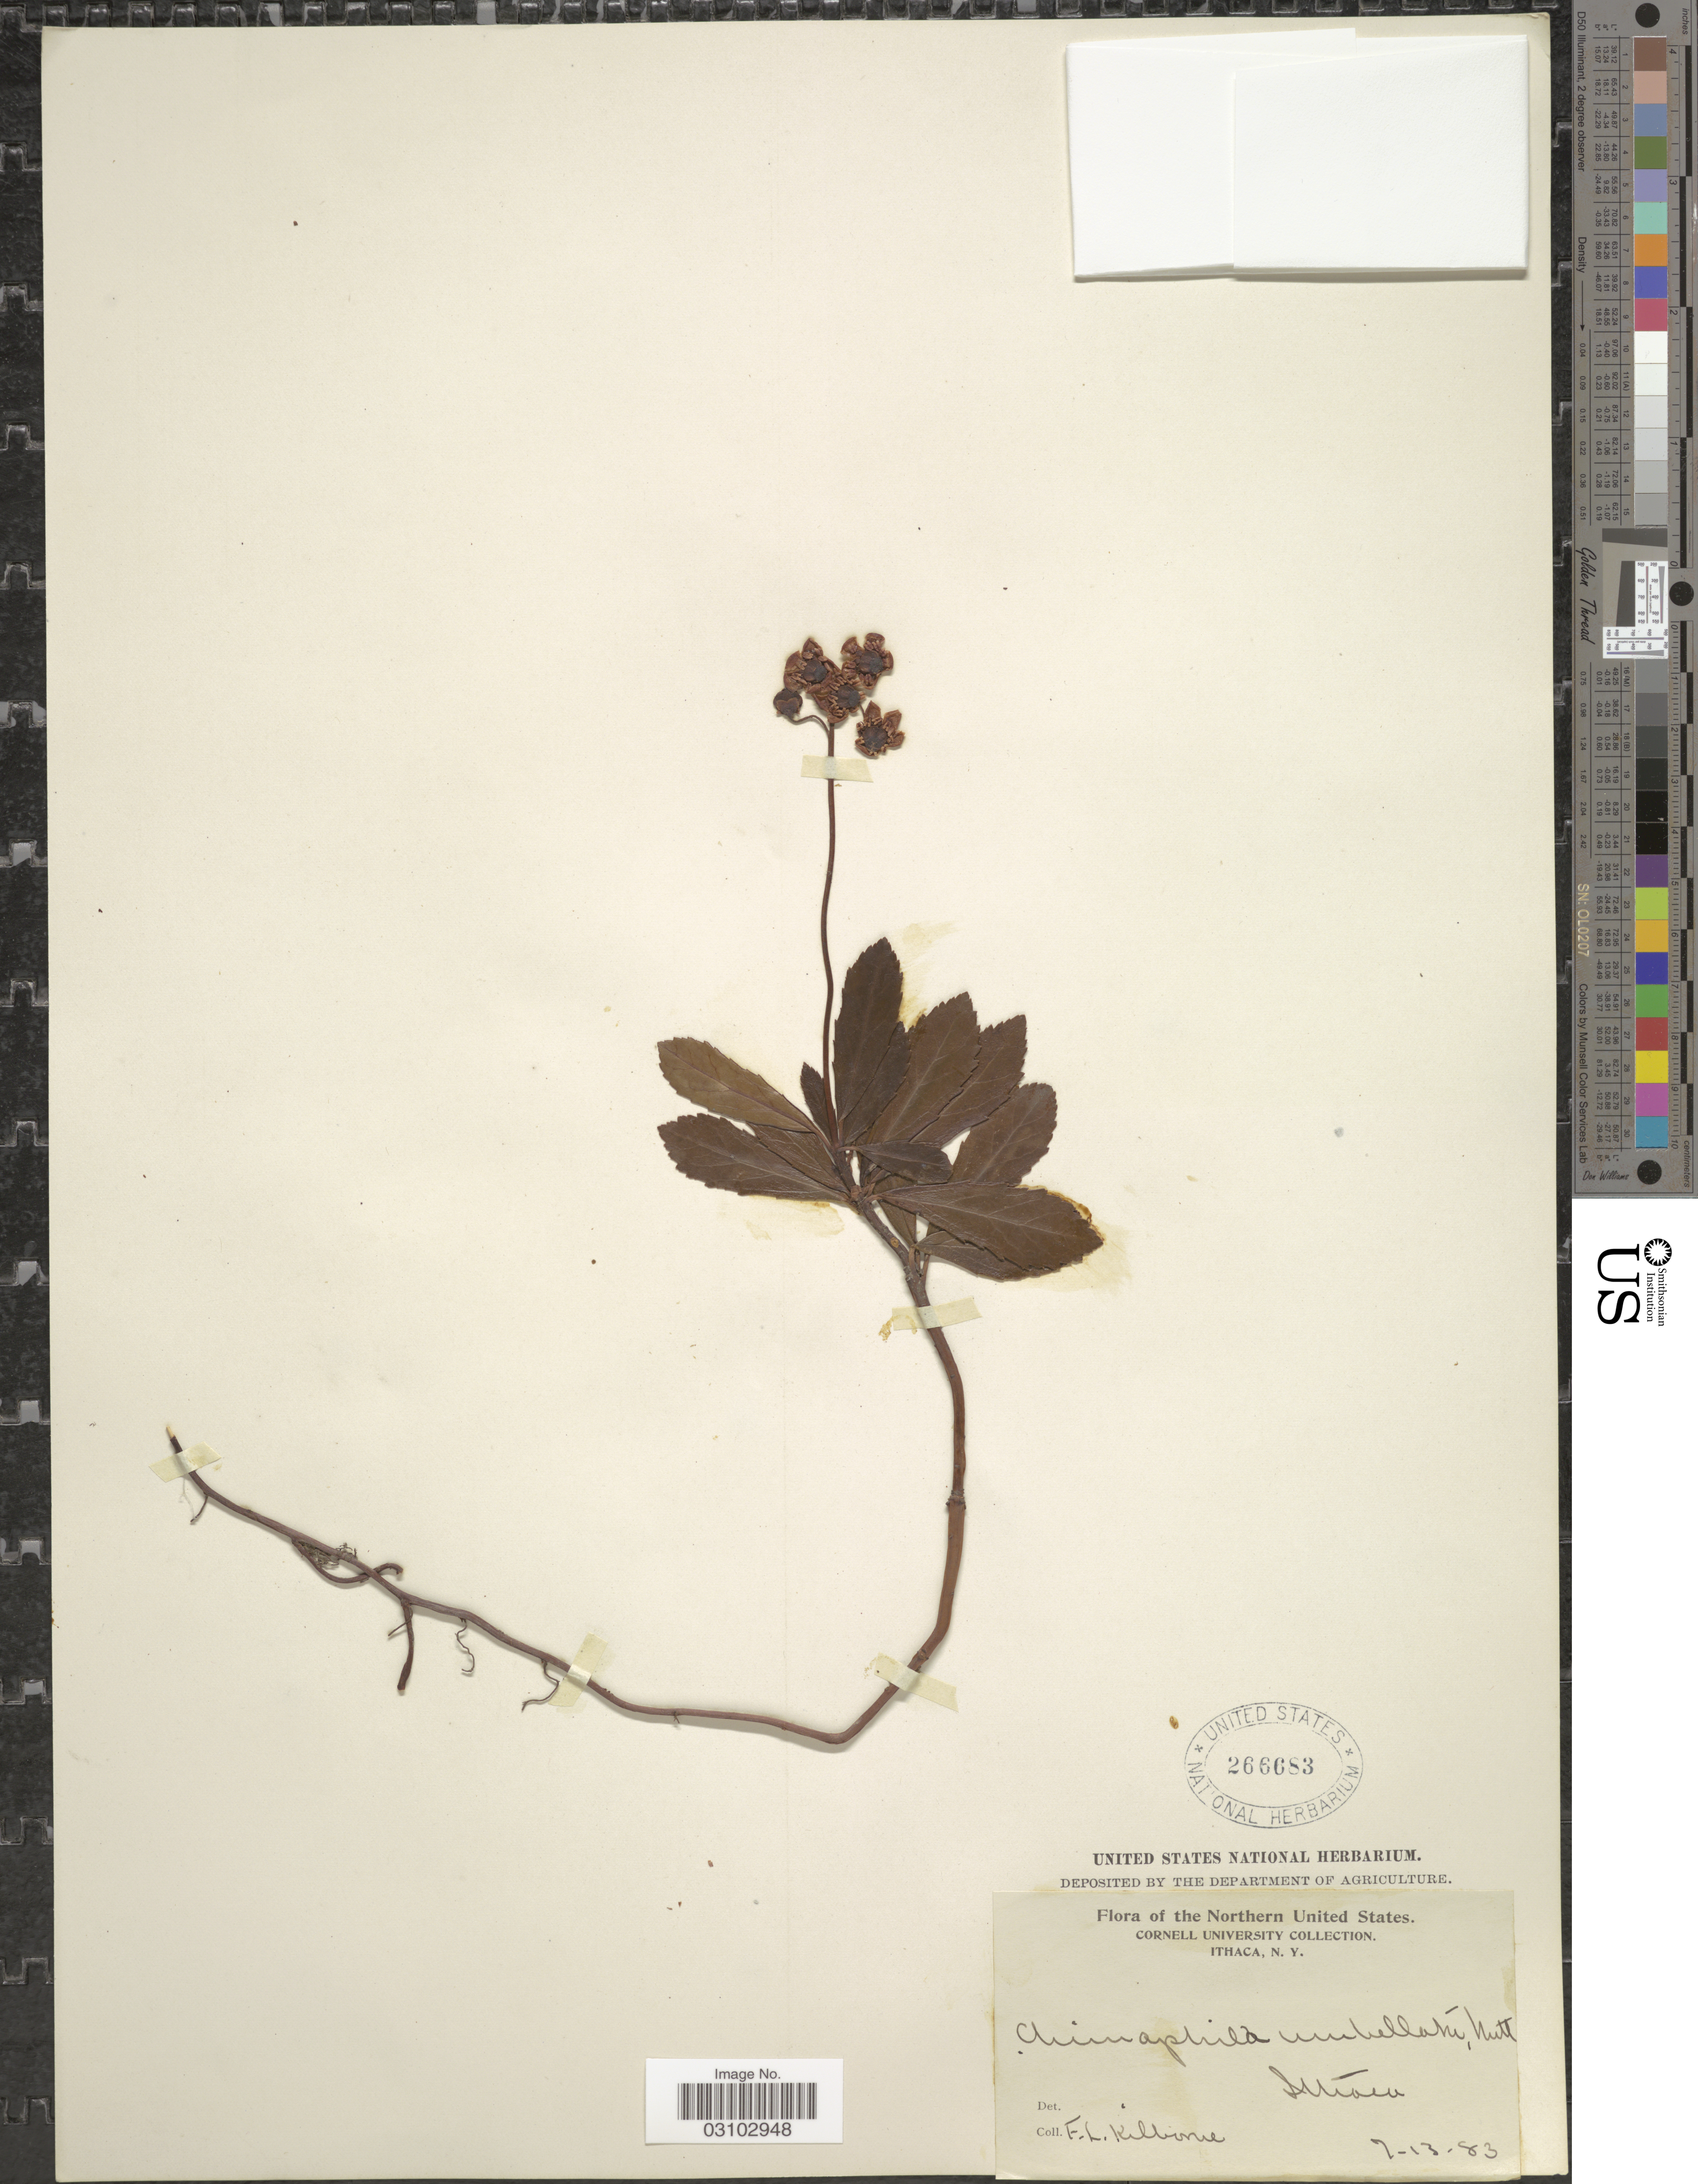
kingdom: Plantae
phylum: Tracheophyta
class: Magnoliopsida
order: Ericales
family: Ericaceae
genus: Chimaphila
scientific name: Chimaphila umbellata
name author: (L.) W.P.C. Barton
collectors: F. L. Kilborne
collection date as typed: Transcribed d/m/y: 13/7/83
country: United States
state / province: New York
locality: Northern United States. Ithaca.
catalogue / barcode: US 266683